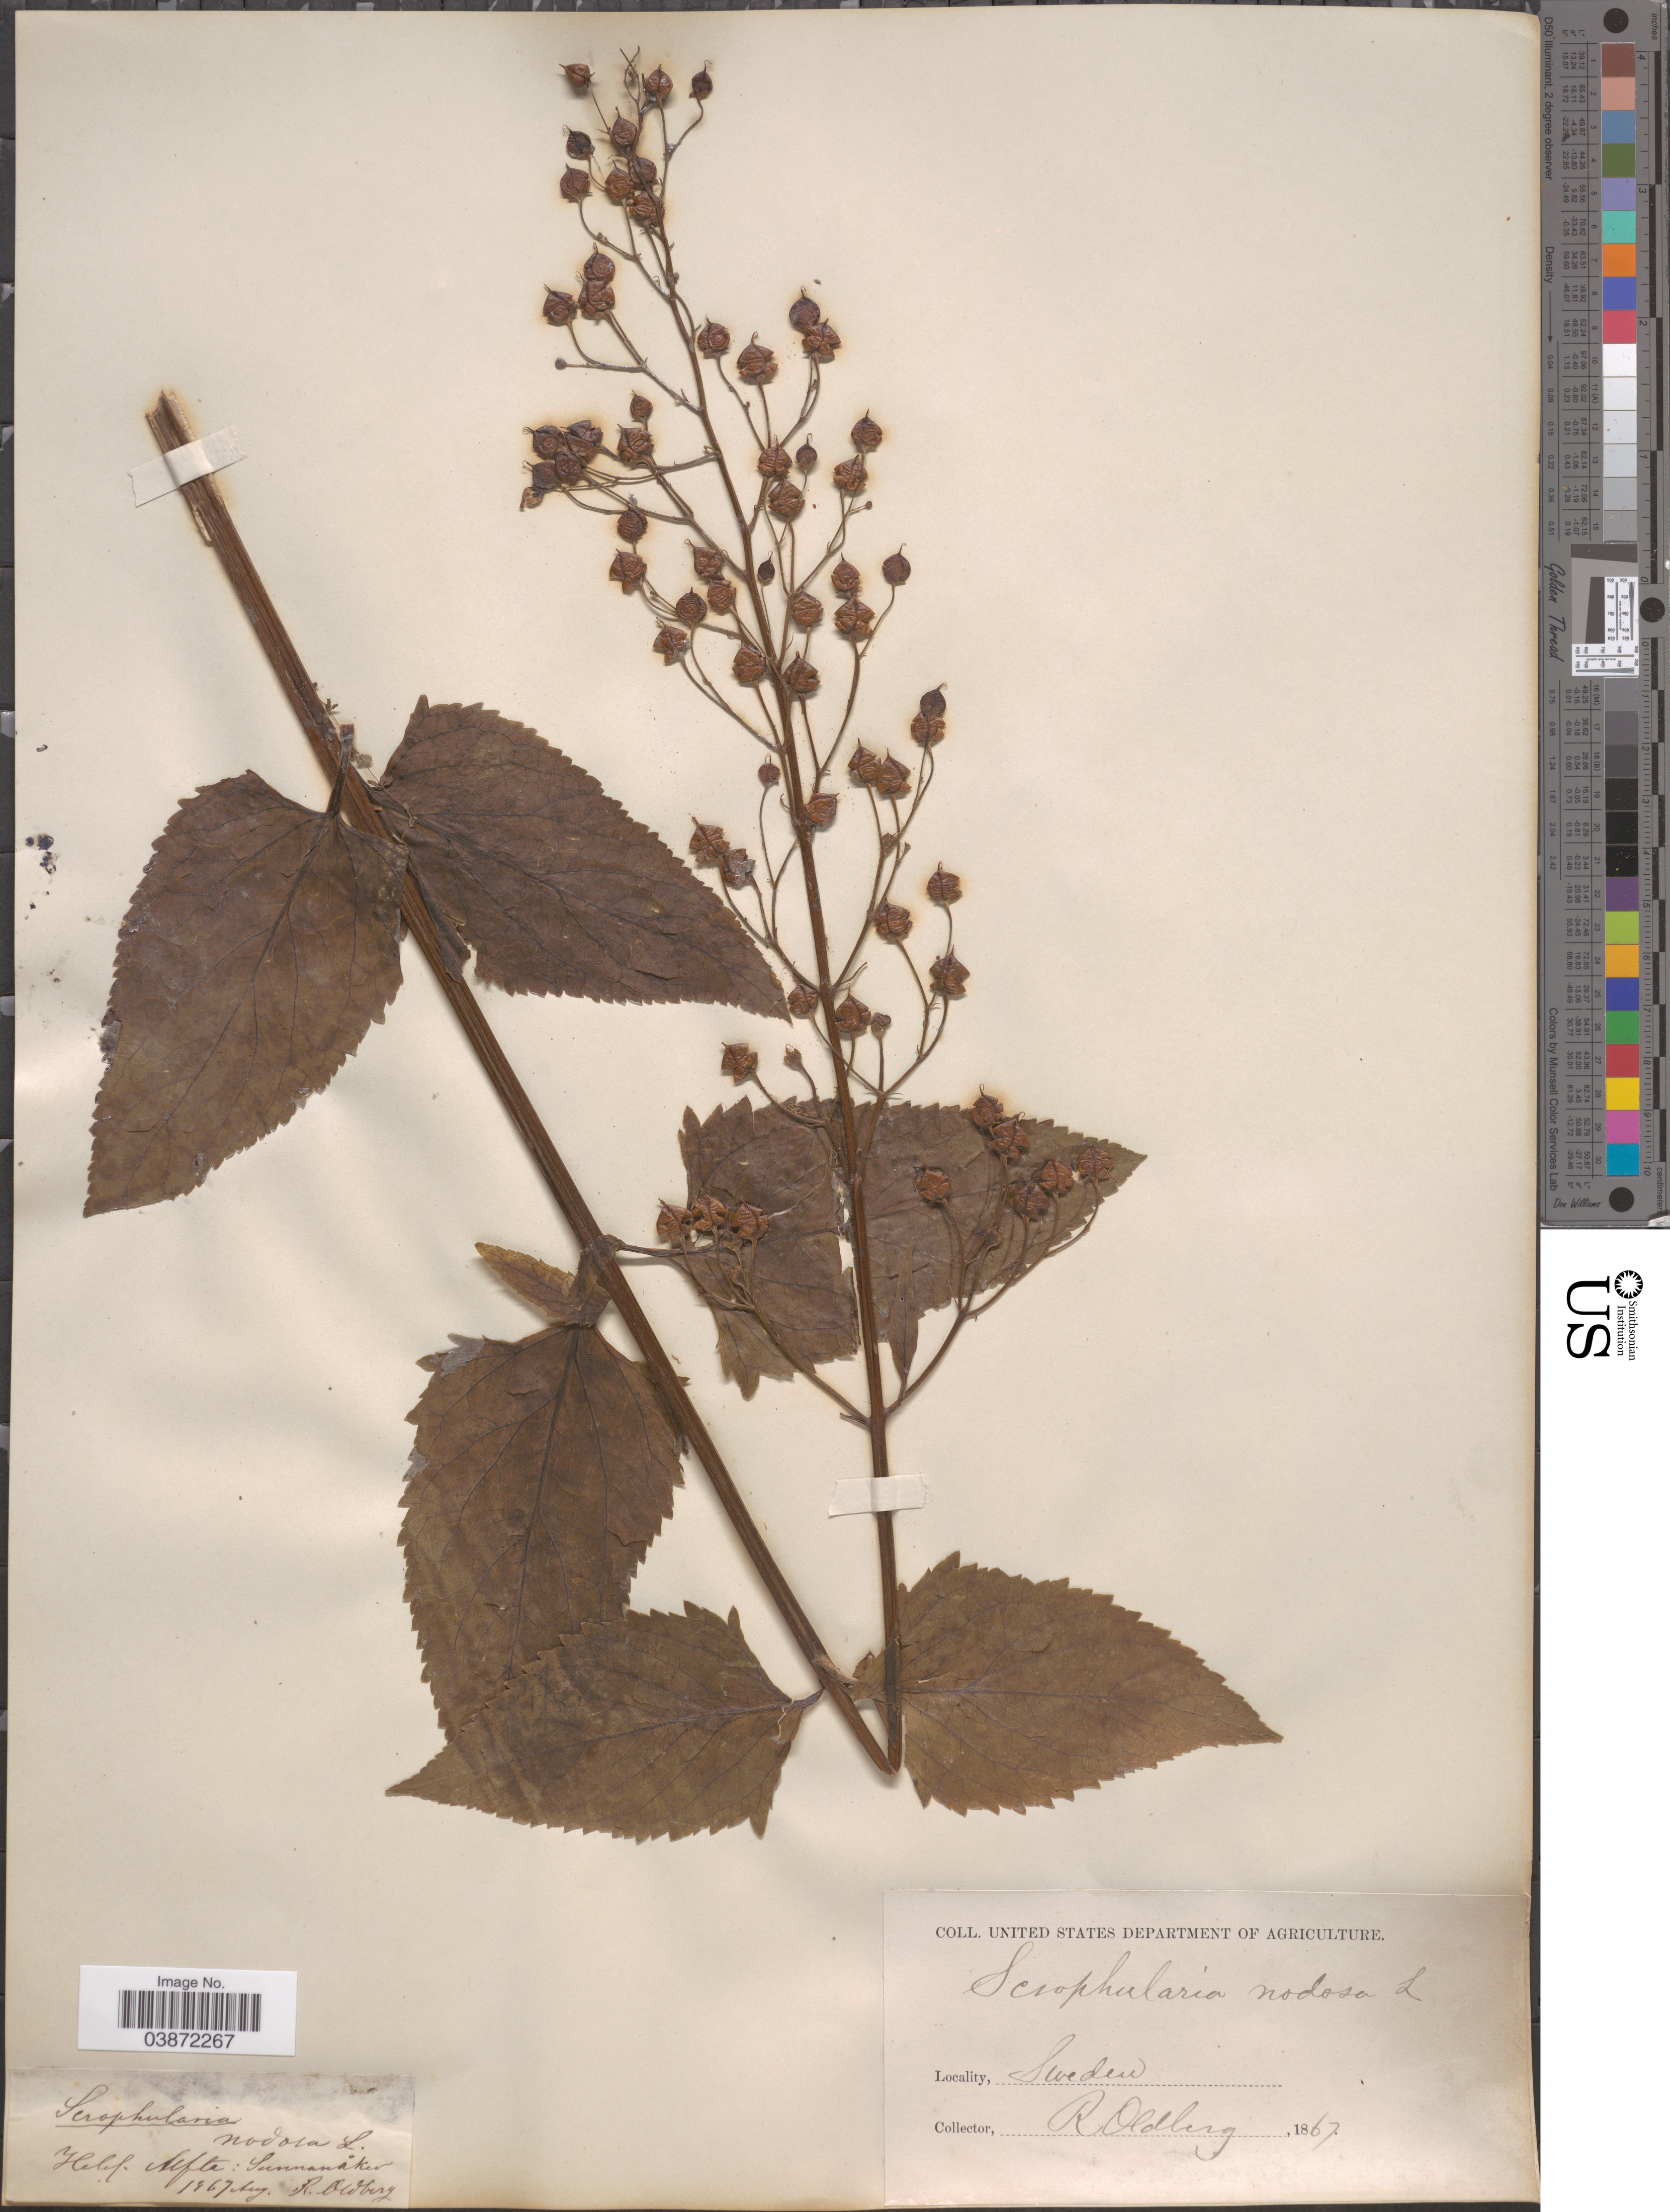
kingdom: Plantae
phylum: Tracheophyta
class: Magnoliopsida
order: Lamiales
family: Scrophulariaceae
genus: Scrophularia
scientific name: Scrophularia nodosa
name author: L.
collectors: R. Oldberg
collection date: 1867-08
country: Sweden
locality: Helsl. Alfta: Sunnanåker.